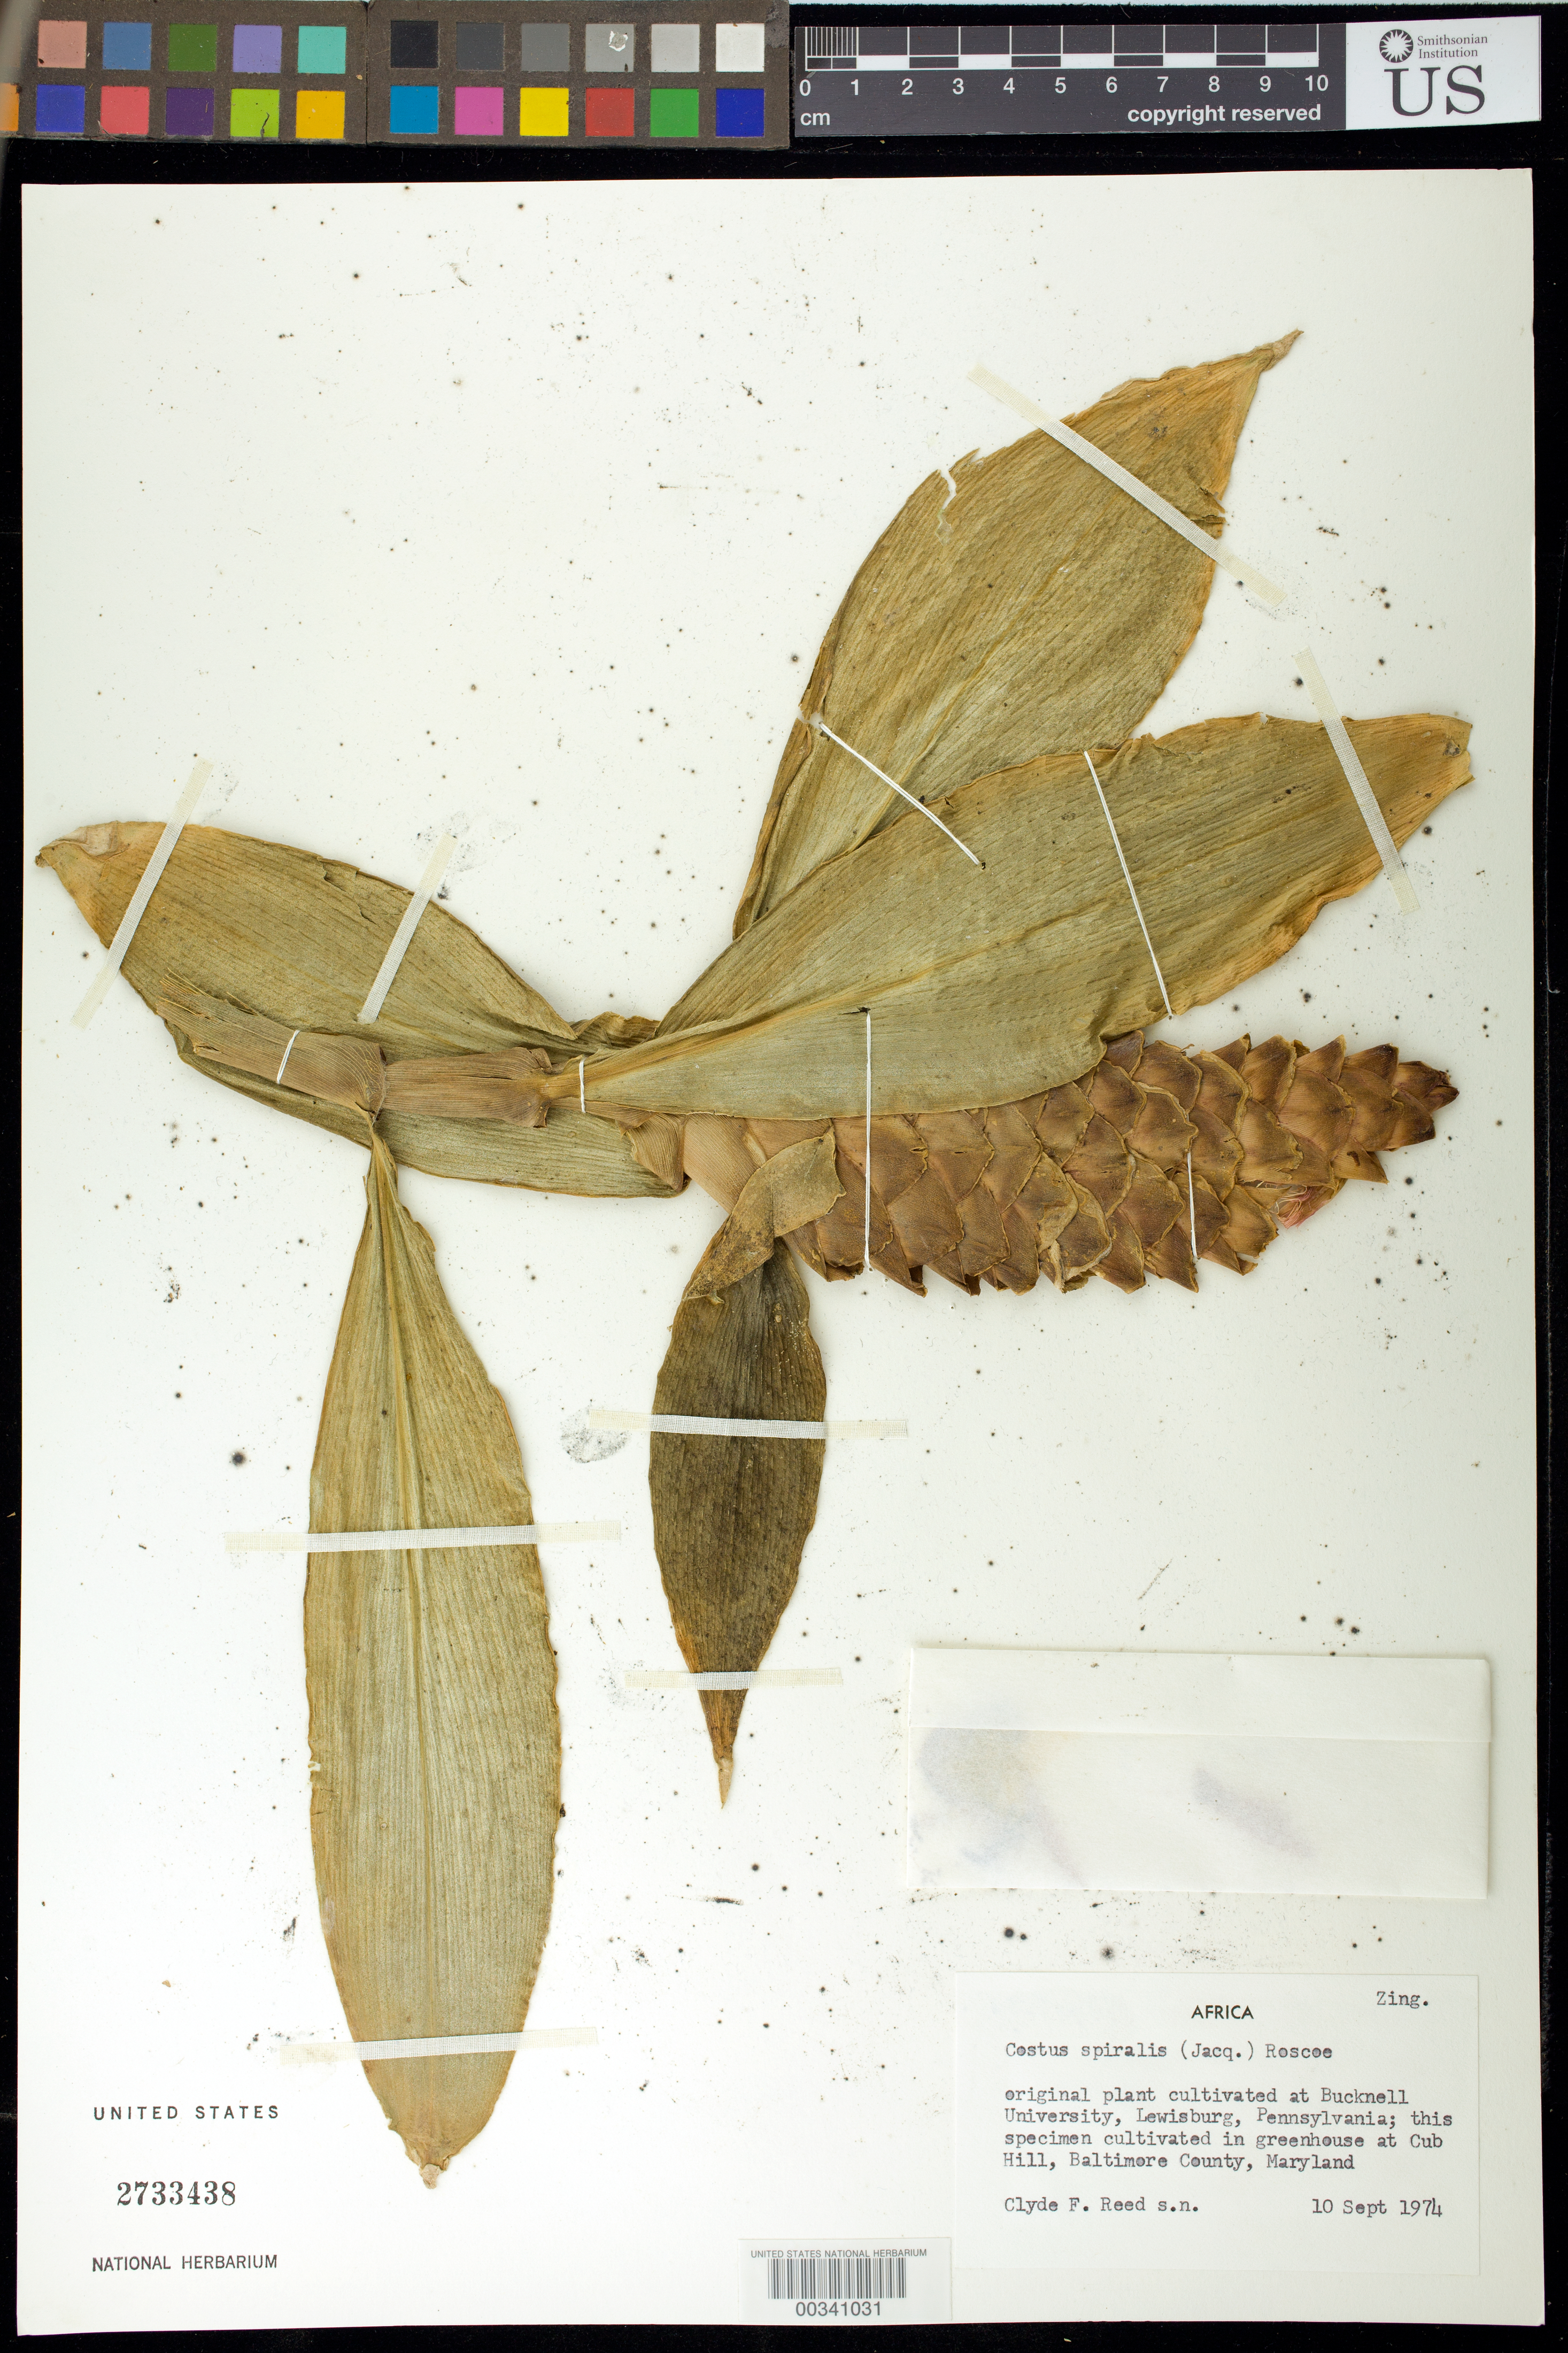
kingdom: Plantae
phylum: Tracheophyta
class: Liliopsida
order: Zingiberales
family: Costaceae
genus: Costus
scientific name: Costus spiralis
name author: (Jacq.) Roscoe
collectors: C. F. Reed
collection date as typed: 10 Sep 1974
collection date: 1974-09-10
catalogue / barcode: US 2733438